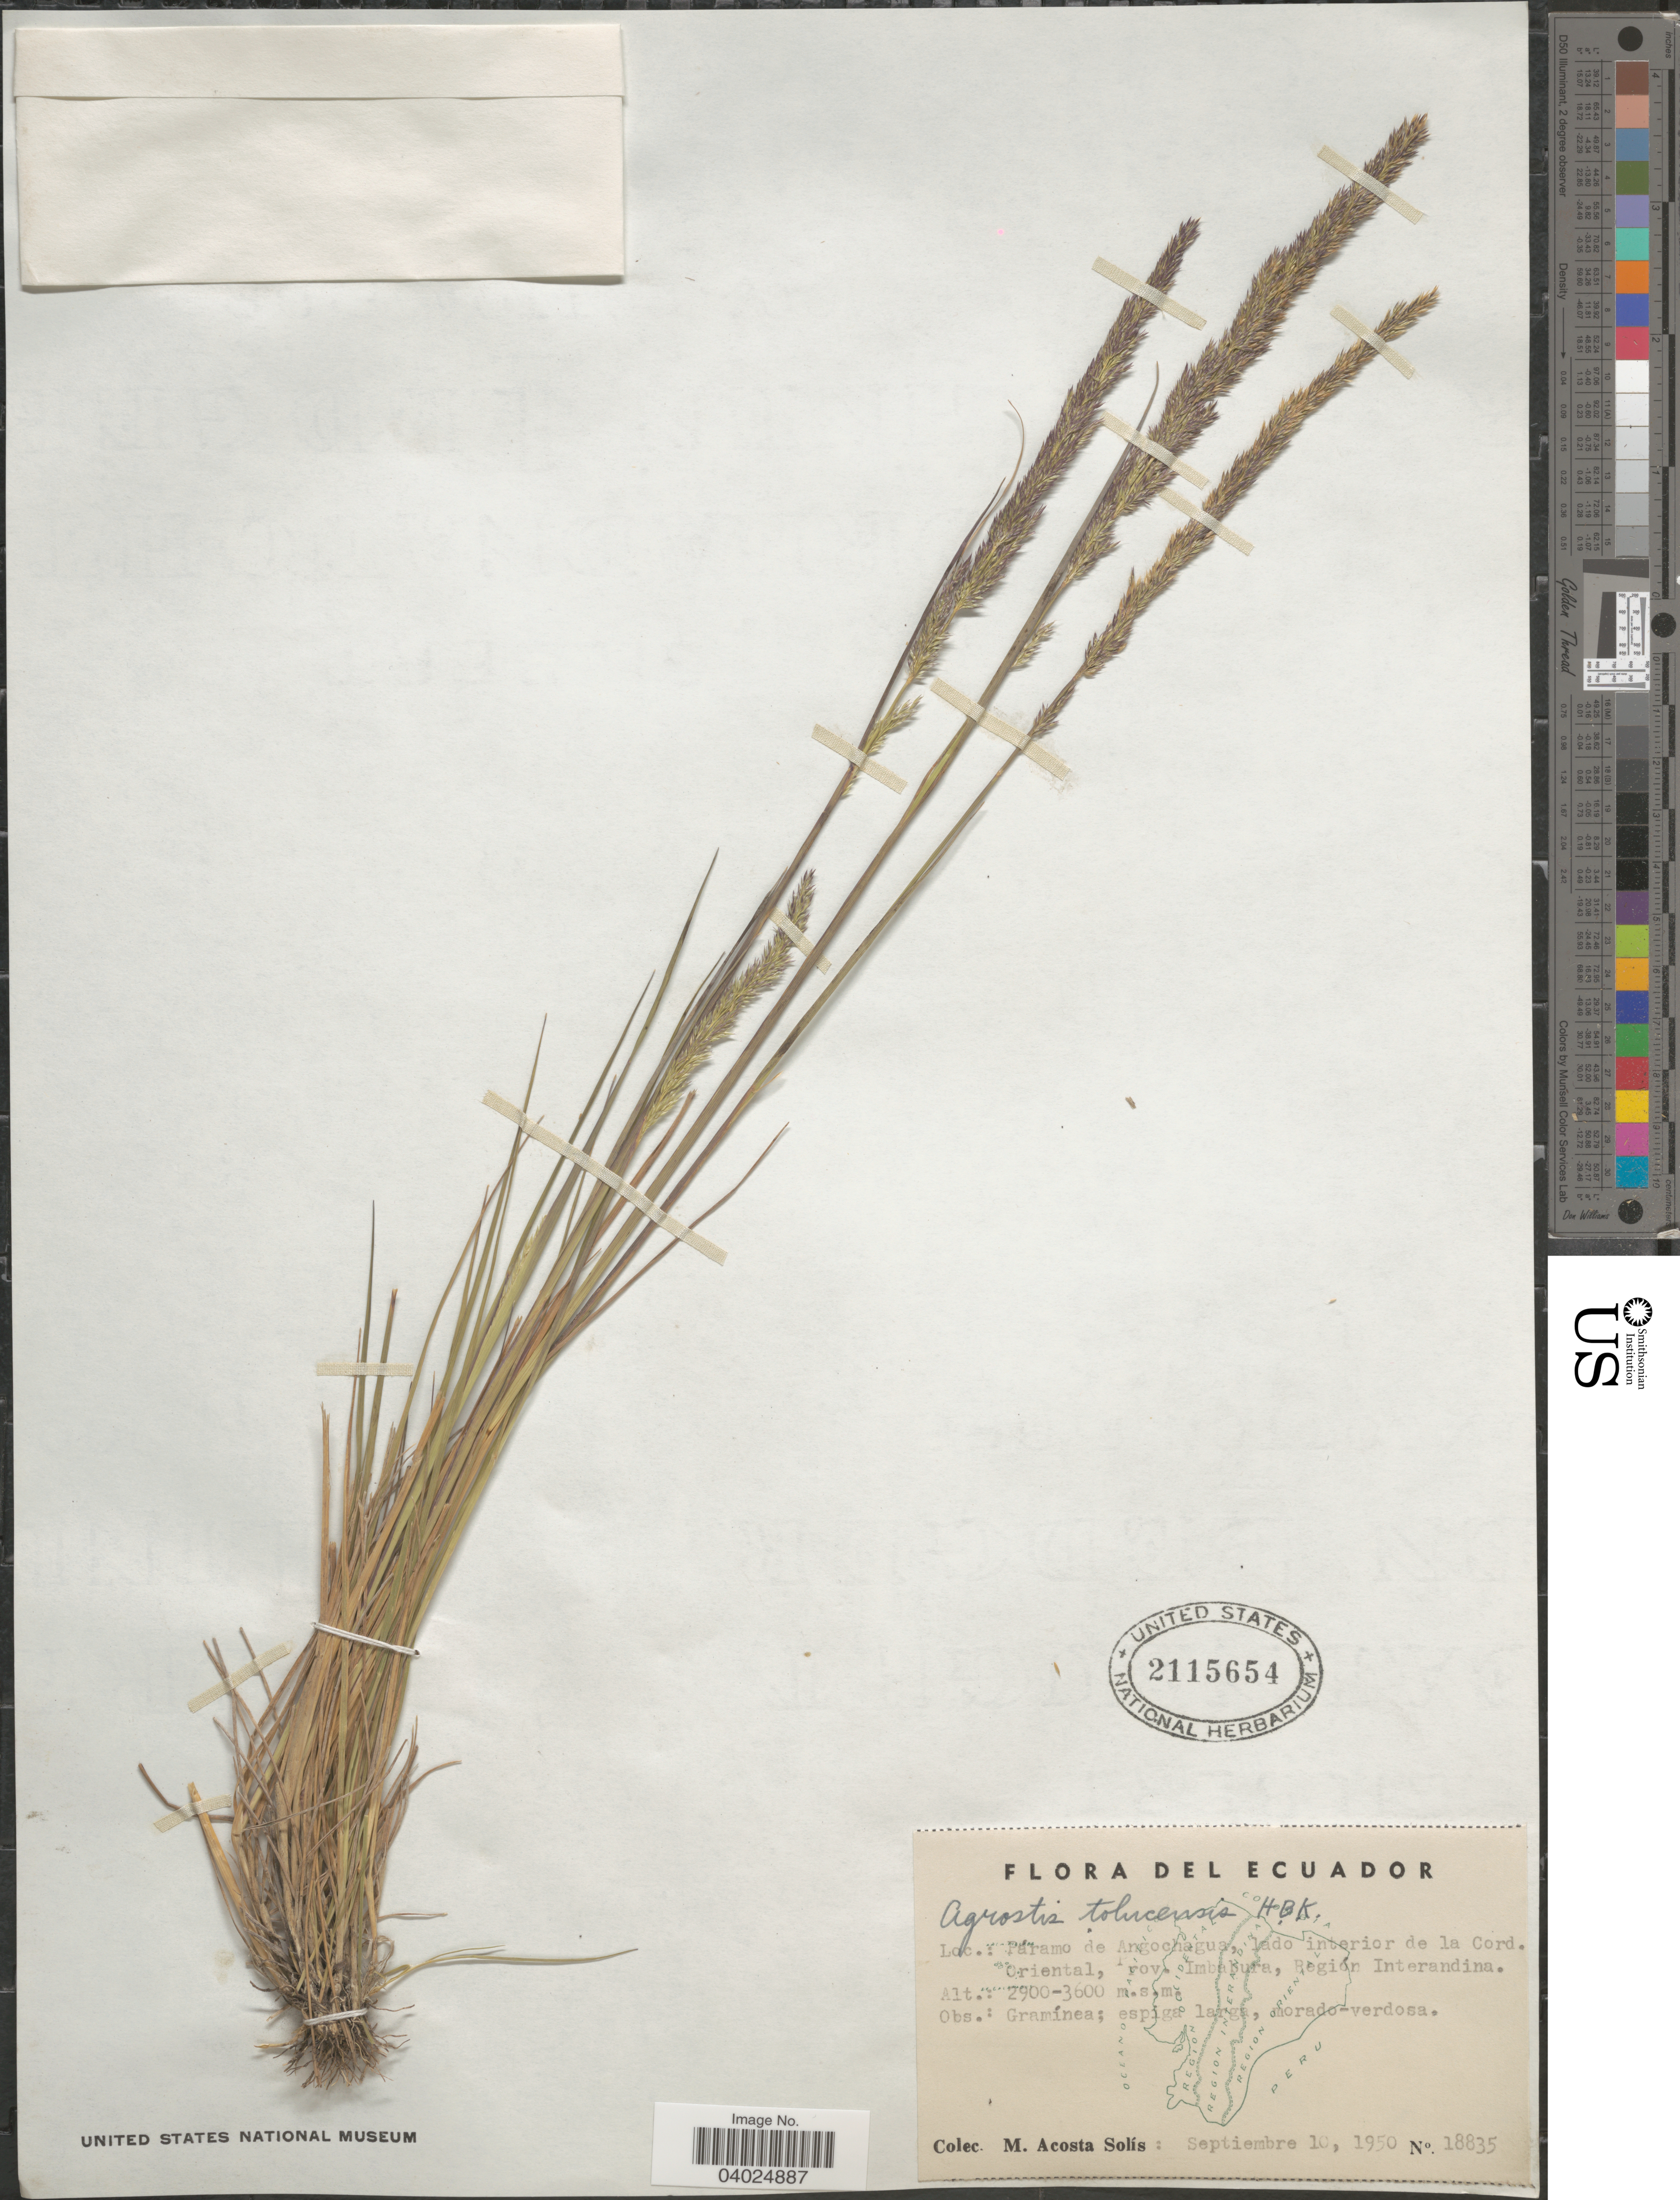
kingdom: Plantae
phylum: Tracheophyta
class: Liliopsida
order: Poales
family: Poaceae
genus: Agrostis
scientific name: Agrostis tolucensis Kunth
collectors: M. Acosta Solis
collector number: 18835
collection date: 1950-09-10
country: Ecuador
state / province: Imbabura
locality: Páramo de Angochagua, lado interior de la Cord. Oriental, Región Interandina.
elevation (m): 2900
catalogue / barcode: US 2115654